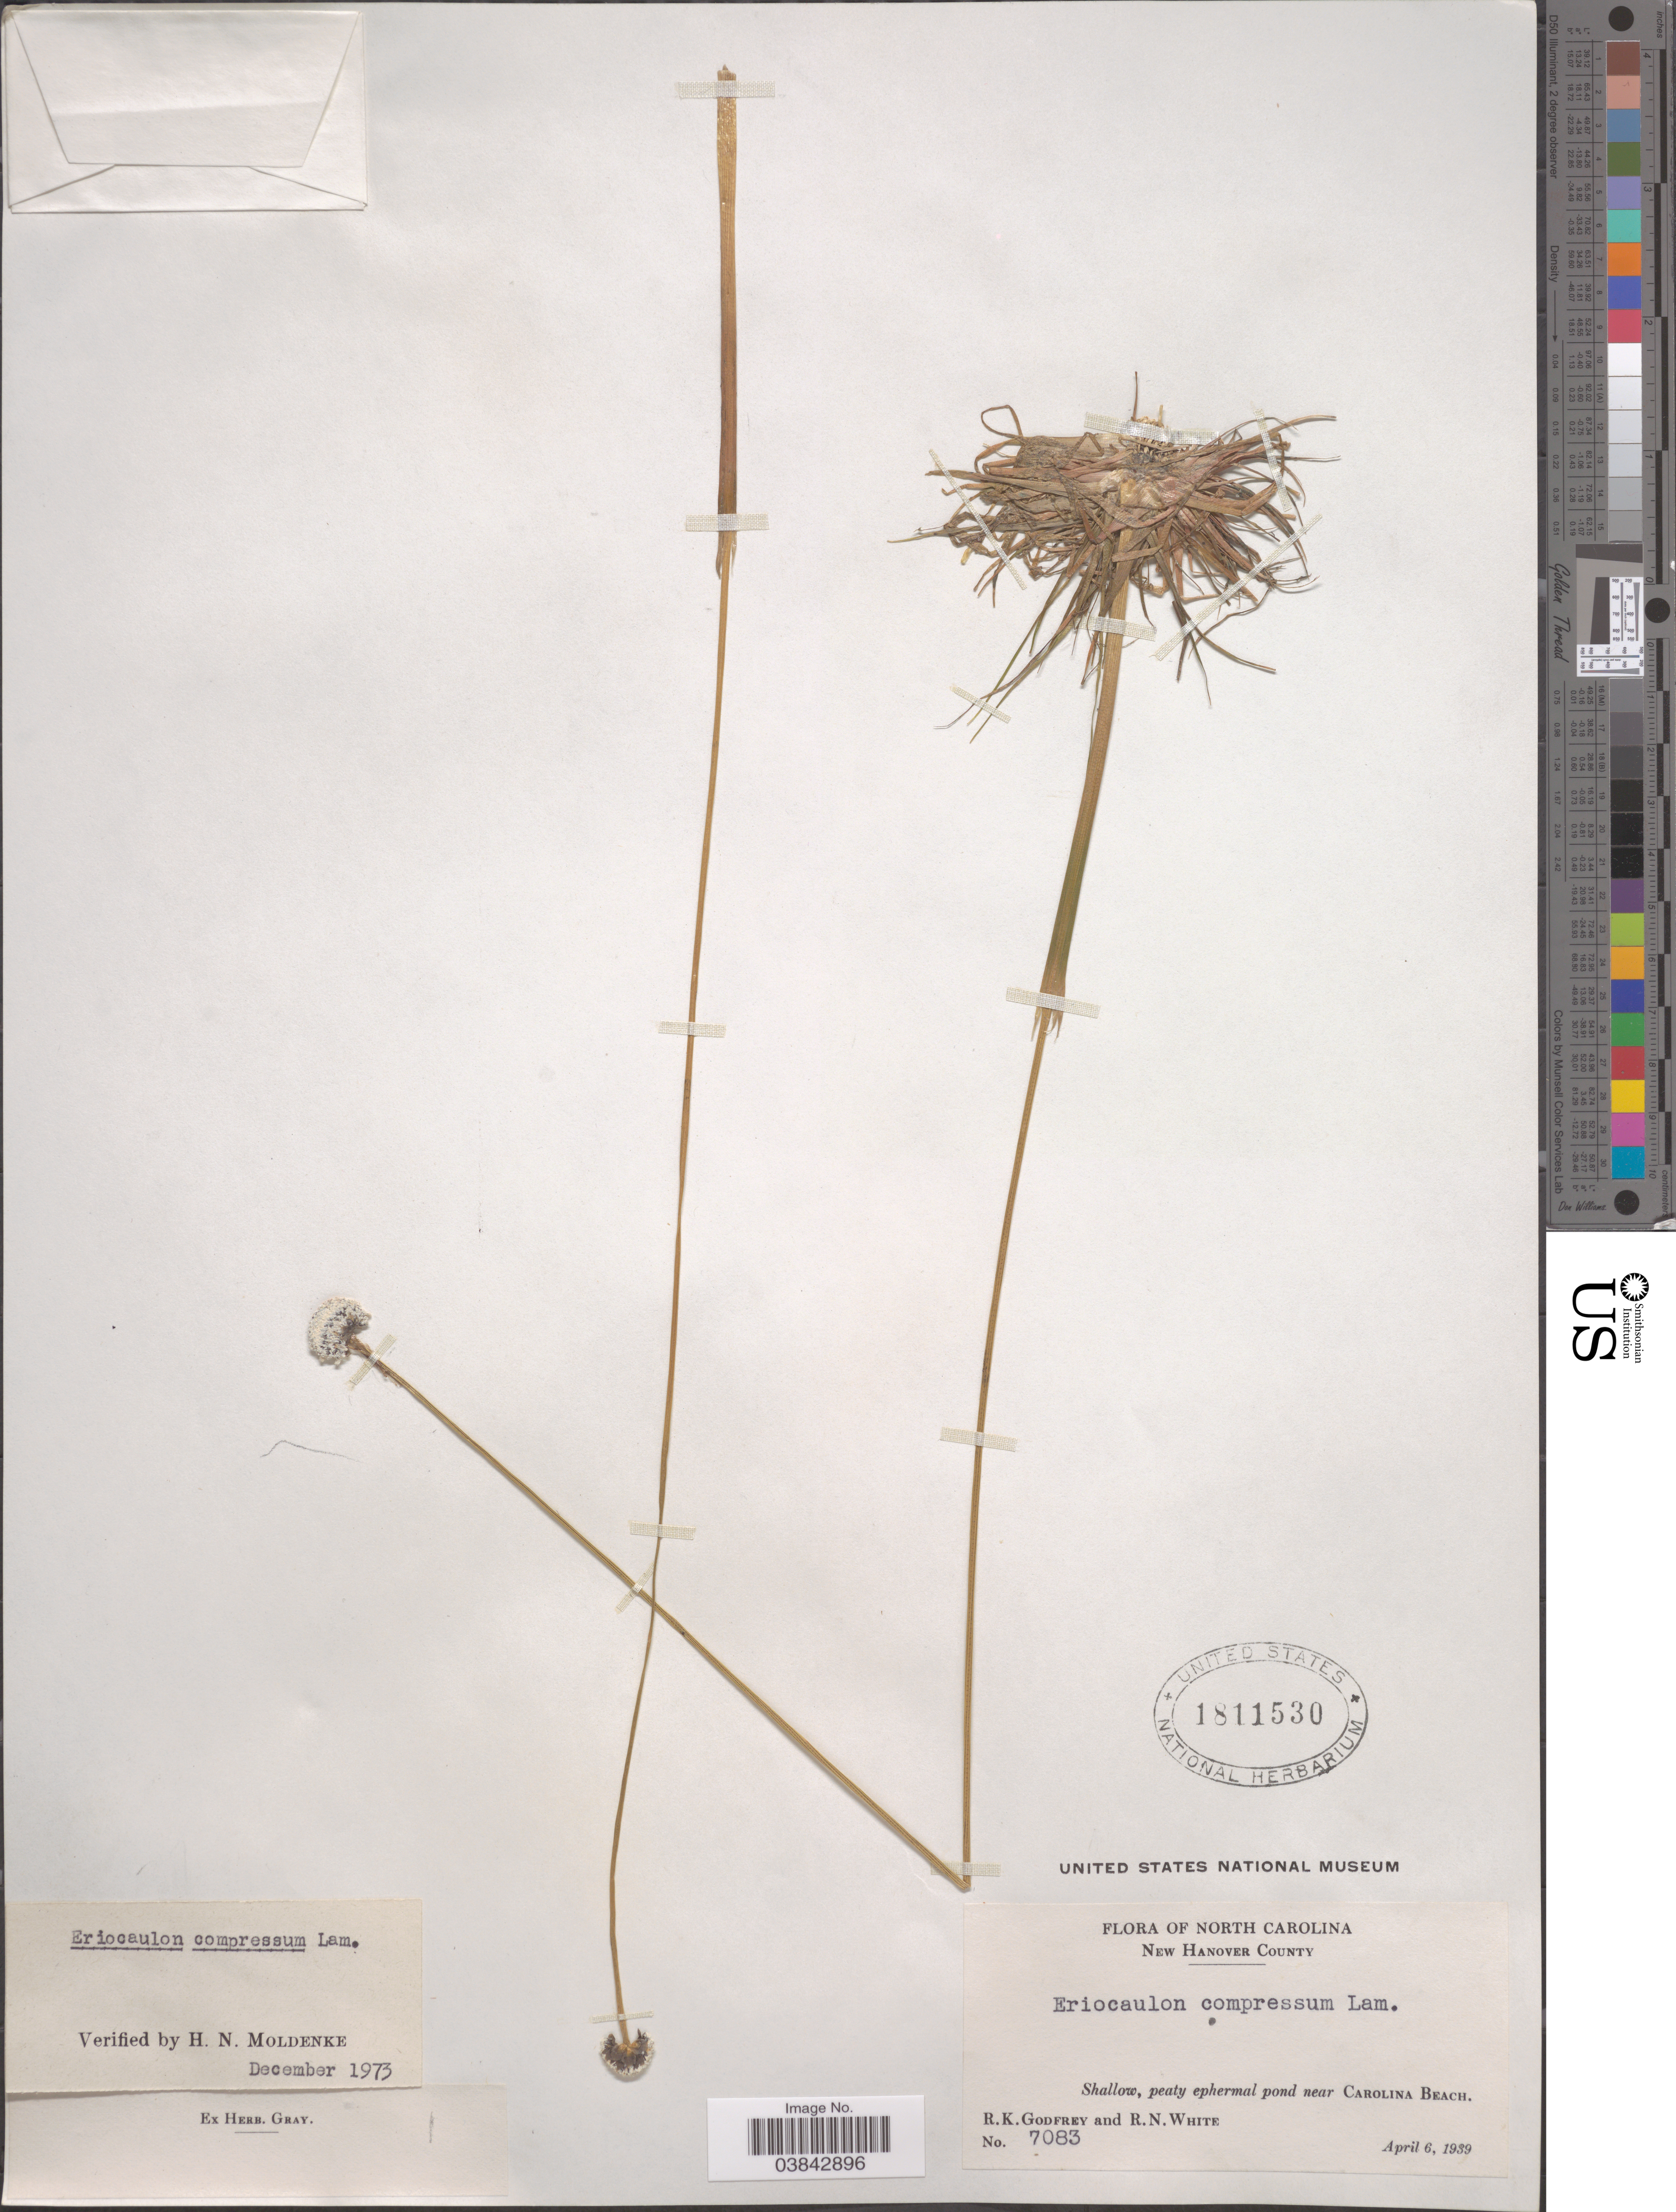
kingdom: Plantae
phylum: Tracheophyta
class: Liliopsida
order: Poales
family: Eriocaulaceae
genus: Eriocaulon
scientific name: Eriocaulon compressum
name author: Lam.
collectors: R. K. Godfrey & R. N. White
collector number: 7083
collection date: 1939-04-06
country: United States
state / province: North Carolina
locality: New Hanover County. Near Carolina Beach.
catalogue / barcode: US 1811530